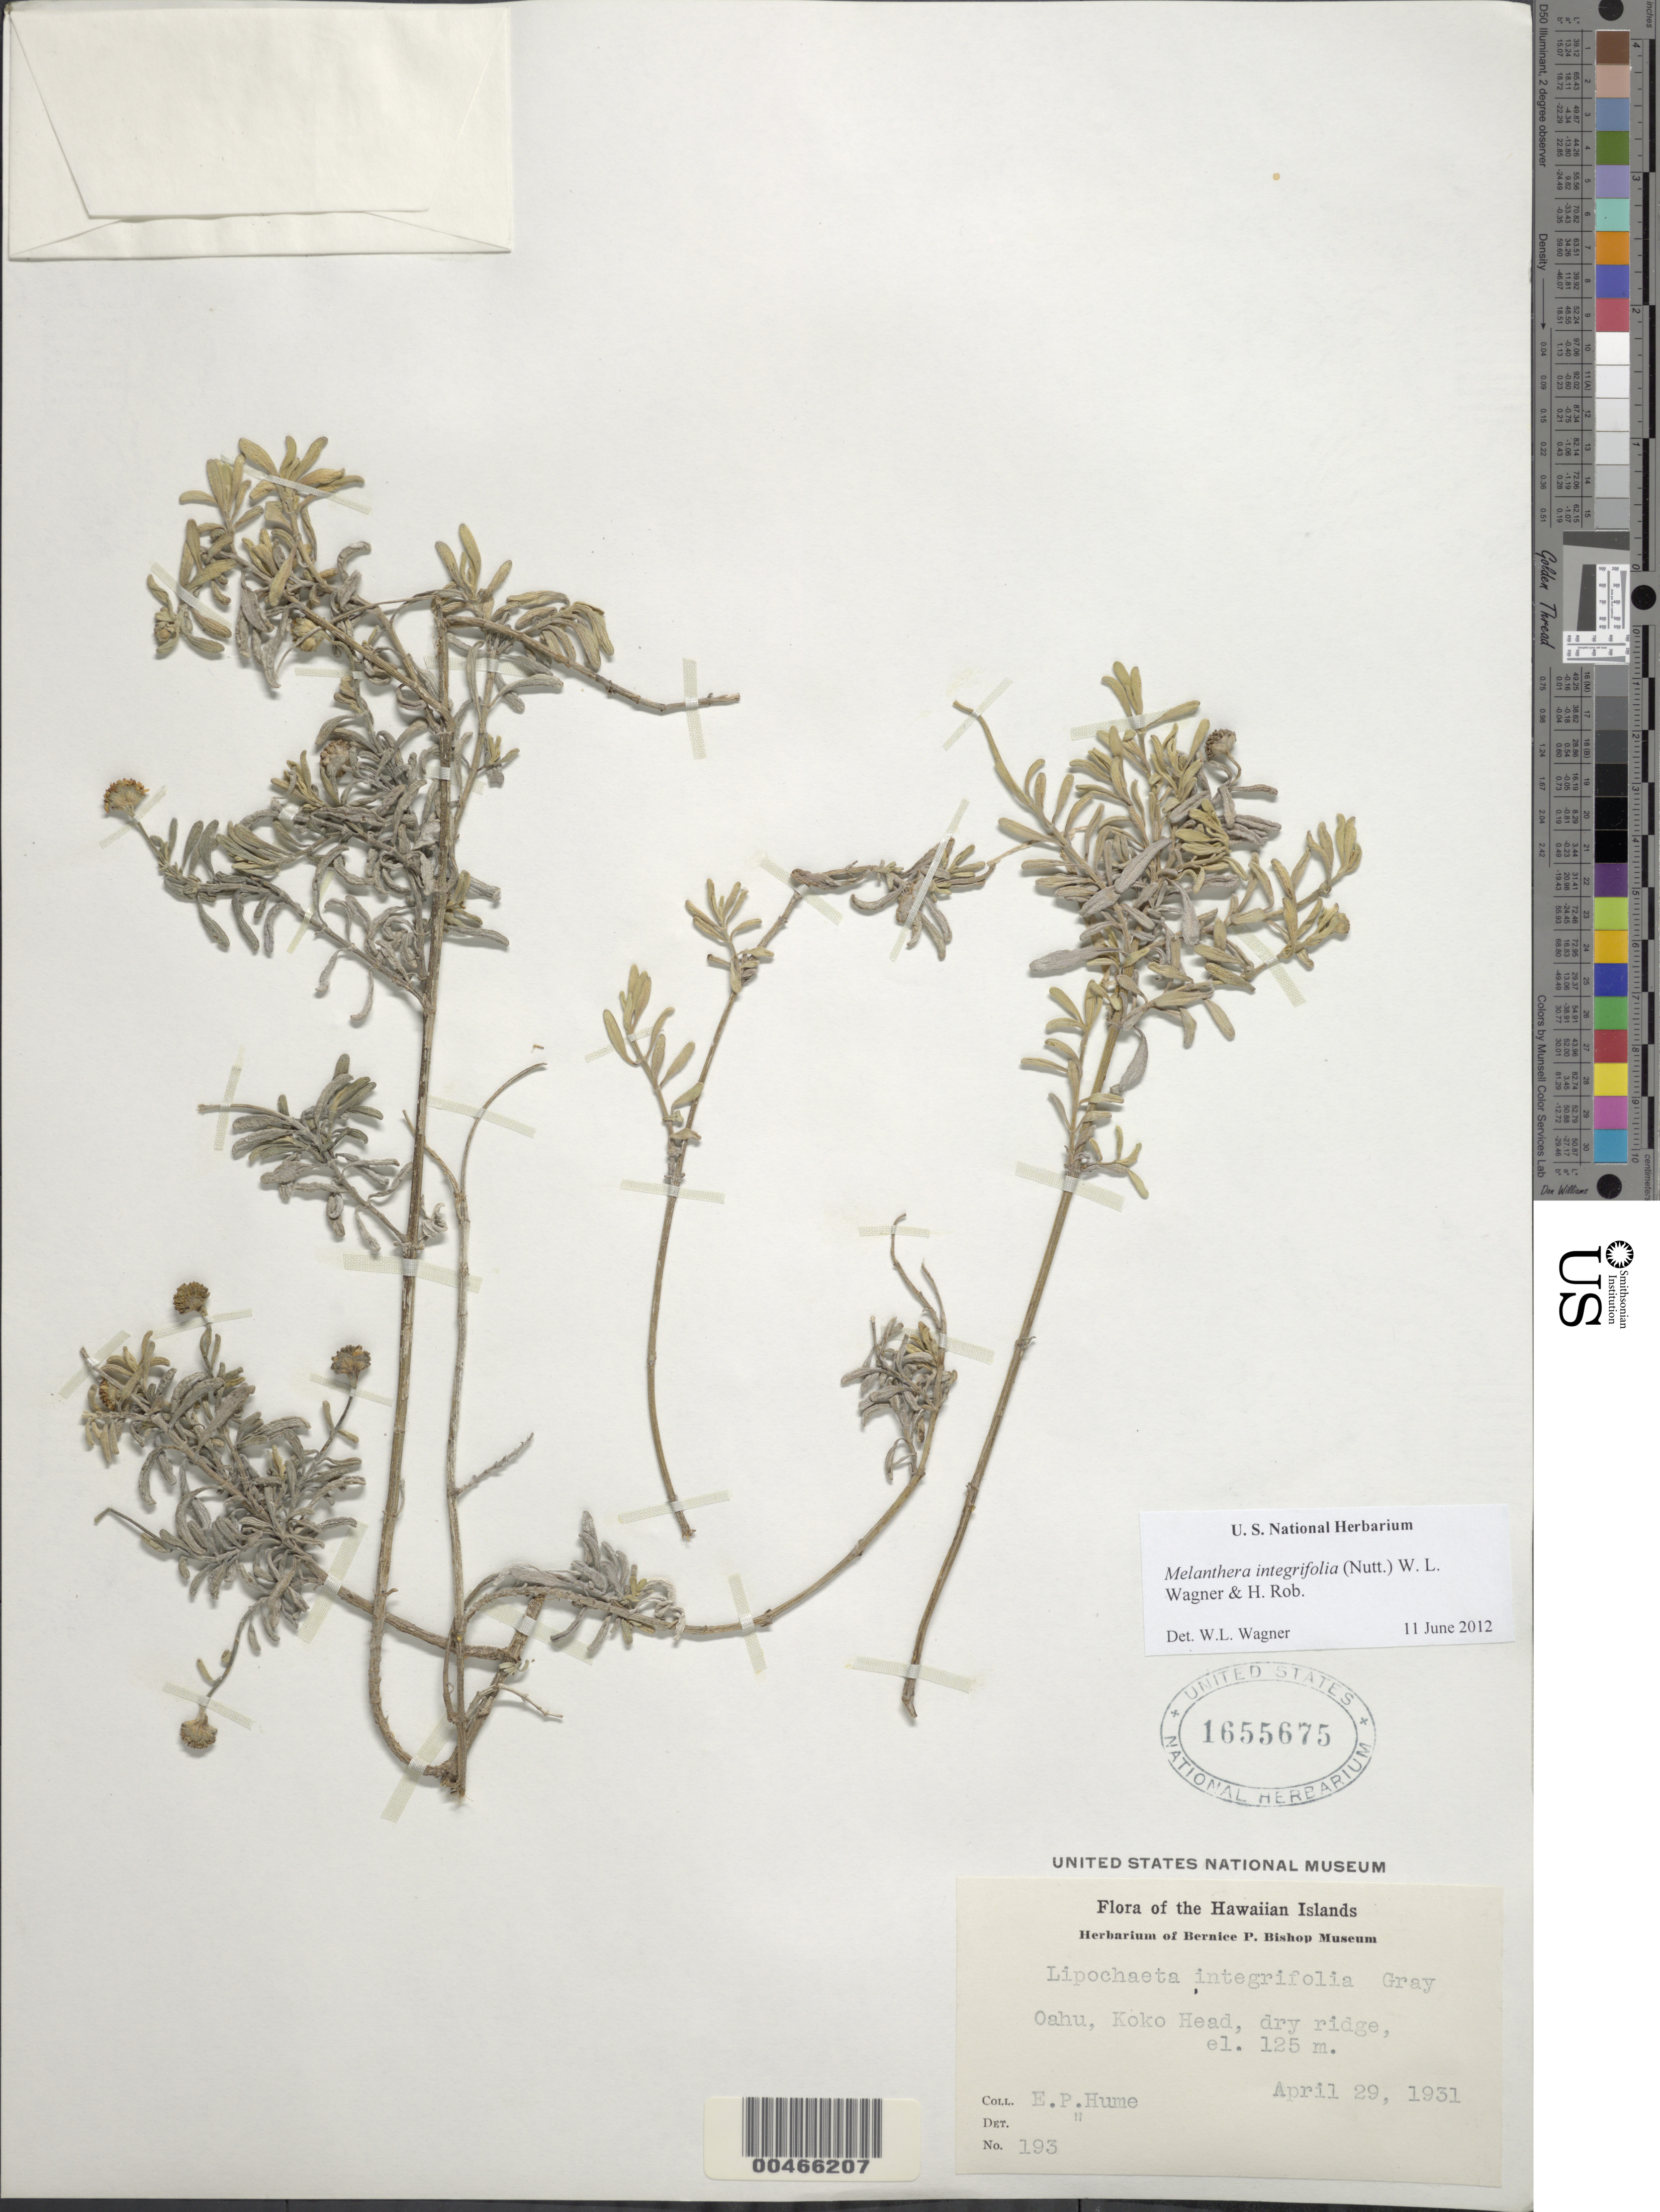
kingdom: Plantae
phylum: Tracheophyta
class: Magnoliopsida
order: Asterales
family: Asteraceae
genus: Wollastonia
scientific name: Wollastonia integrifolia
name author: (Nutt.) Orchard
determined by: Wagner, W. L., (BOT), Smithsonian Institution - National Museum of Natural History (UNITED STATES)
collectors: E. Hume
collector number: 193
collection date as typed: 29 Apr 1931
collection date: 1931-04-29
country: United States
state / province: Hawaii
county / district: Honolulu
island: Oahu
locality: Koko Head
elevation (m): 125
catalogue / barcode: US 1655675